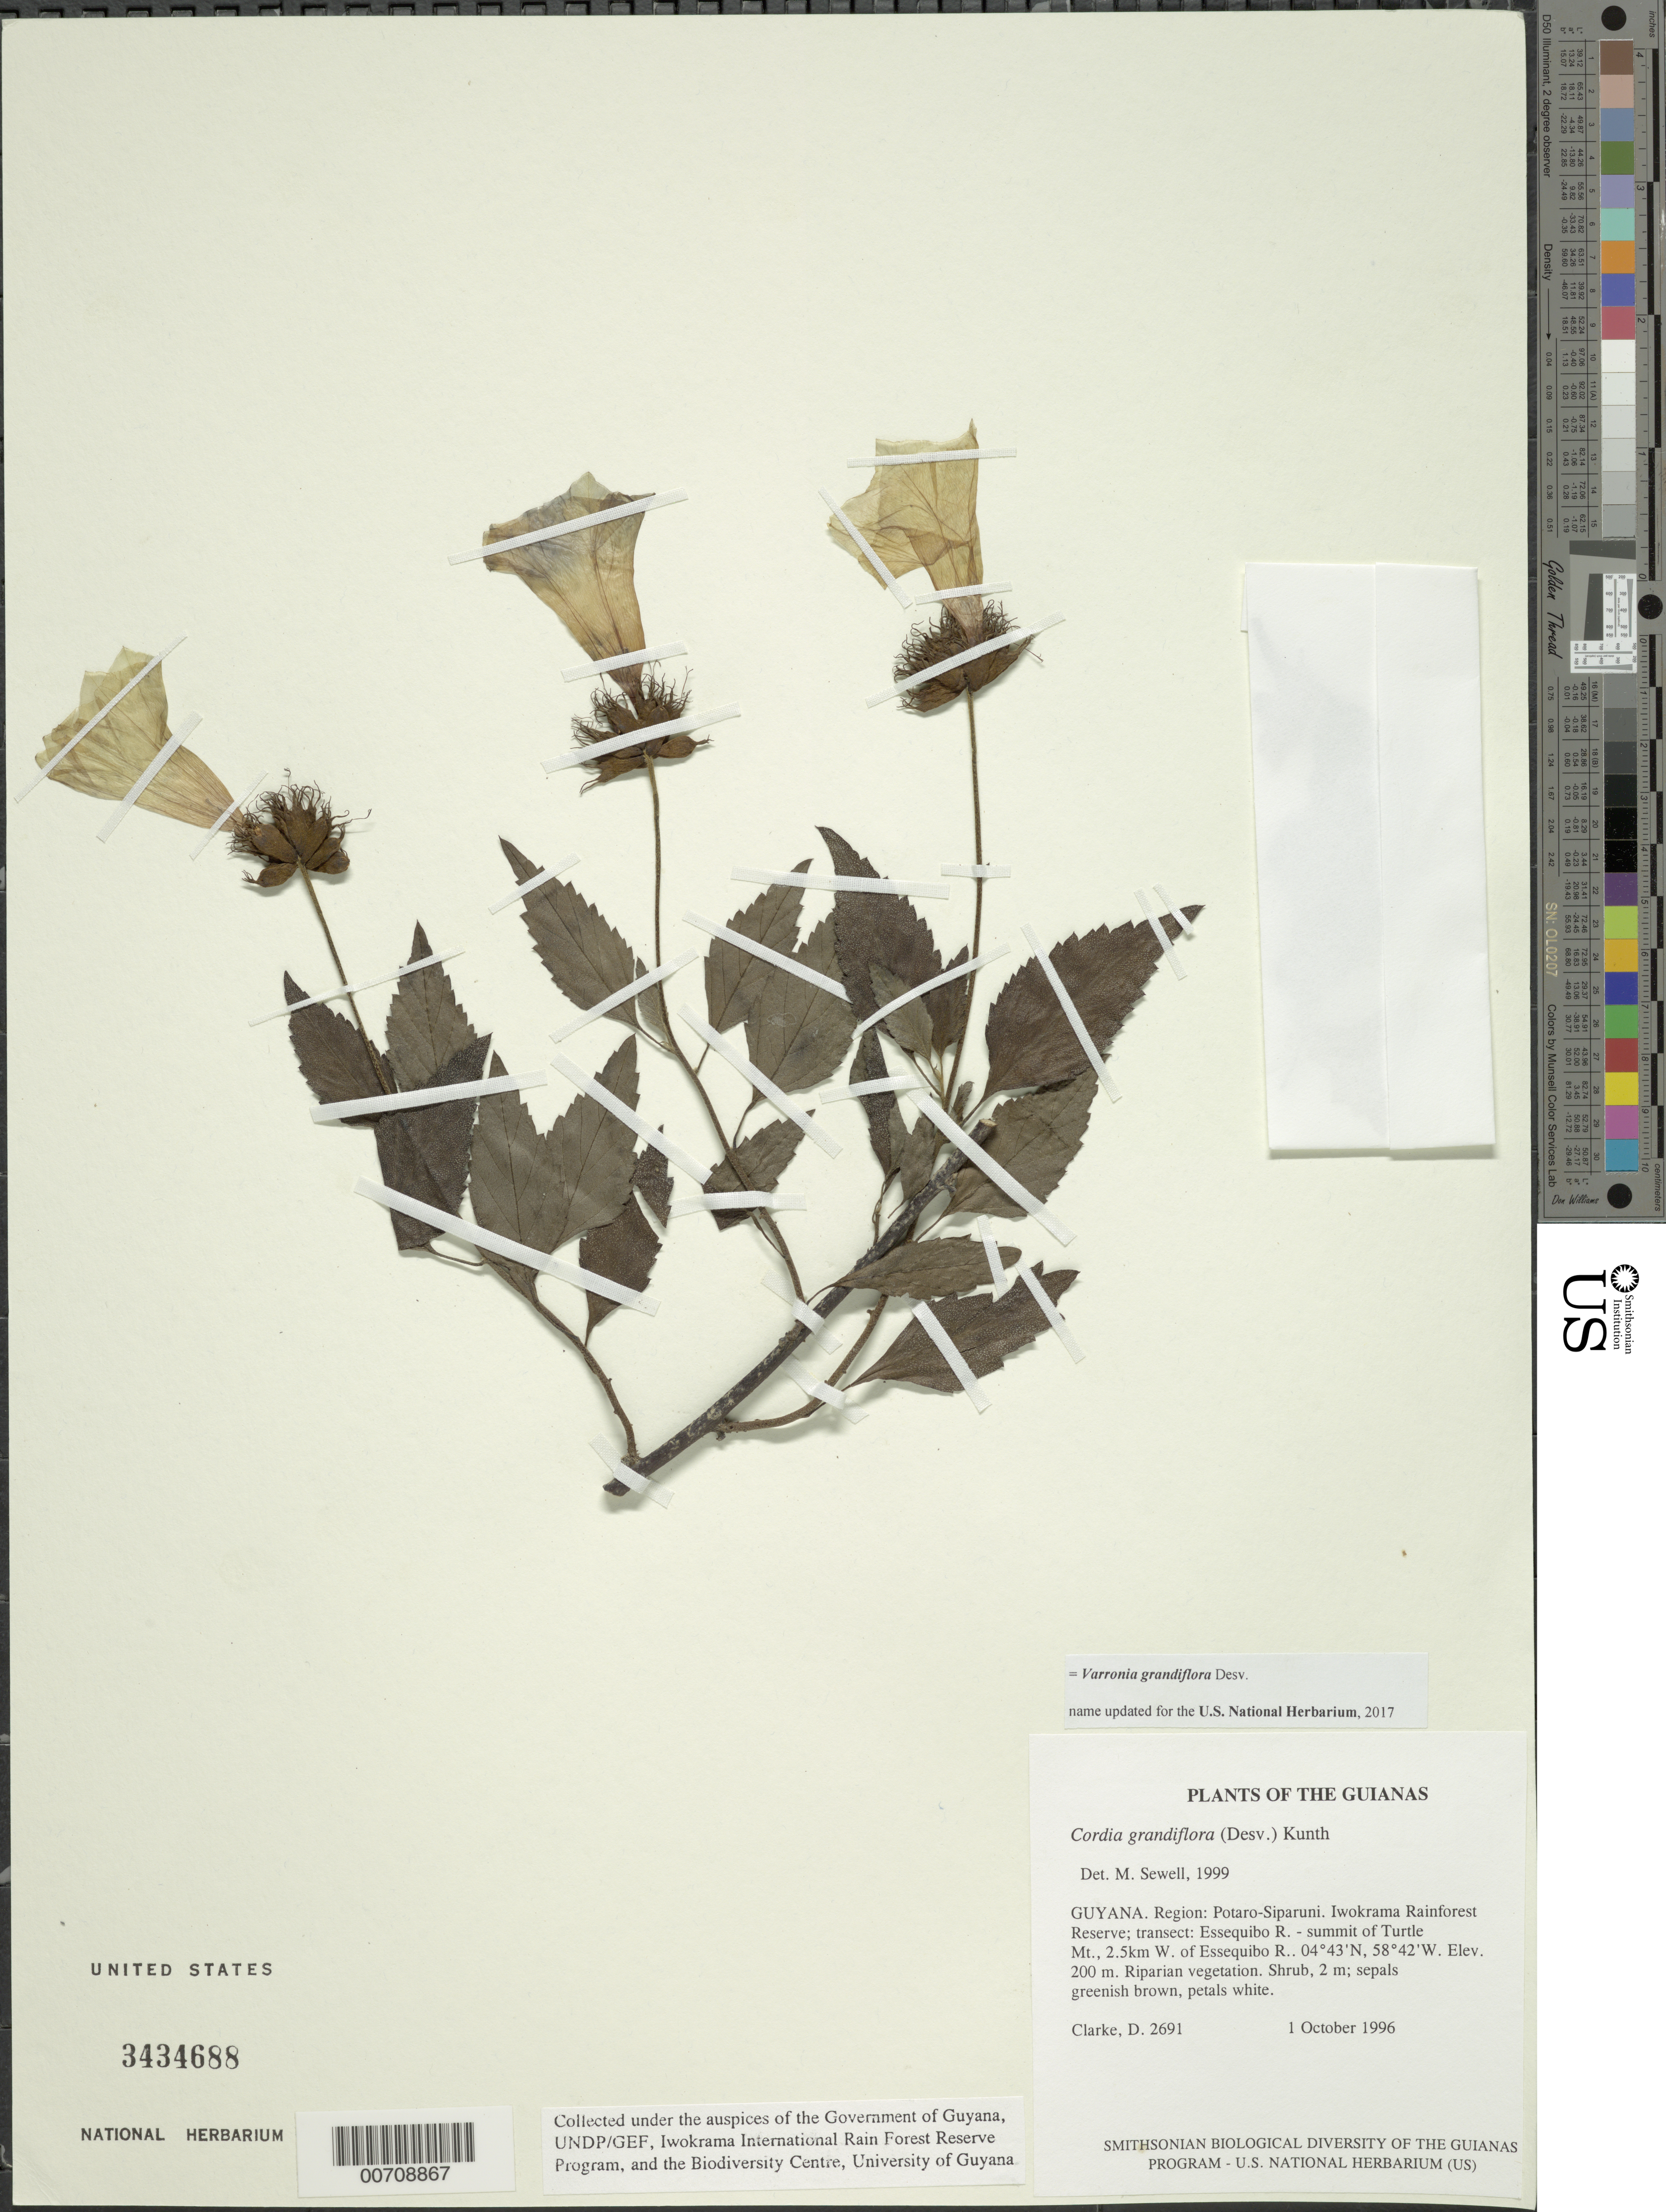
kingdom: Plantae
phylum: Tracheophyta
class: Magnoliopsida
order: Boraginales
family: Cordiaceae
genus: Cordia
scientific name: Cordia grandiflora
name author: (Desv.) Kunth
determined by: Sewell, M.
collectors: H. D. Clarke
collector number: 2691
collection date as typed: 1 October 1996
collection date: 1996-10-01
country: Guyana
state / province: Potaro-Siparuni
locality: Iwokrama Rainforest Reserve; transect: Essequibo R. - summit of Turtle Mt., 2.5km W. of Essequibo R.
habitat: Riparian vegetation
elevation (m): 200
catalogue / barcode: US 3434688